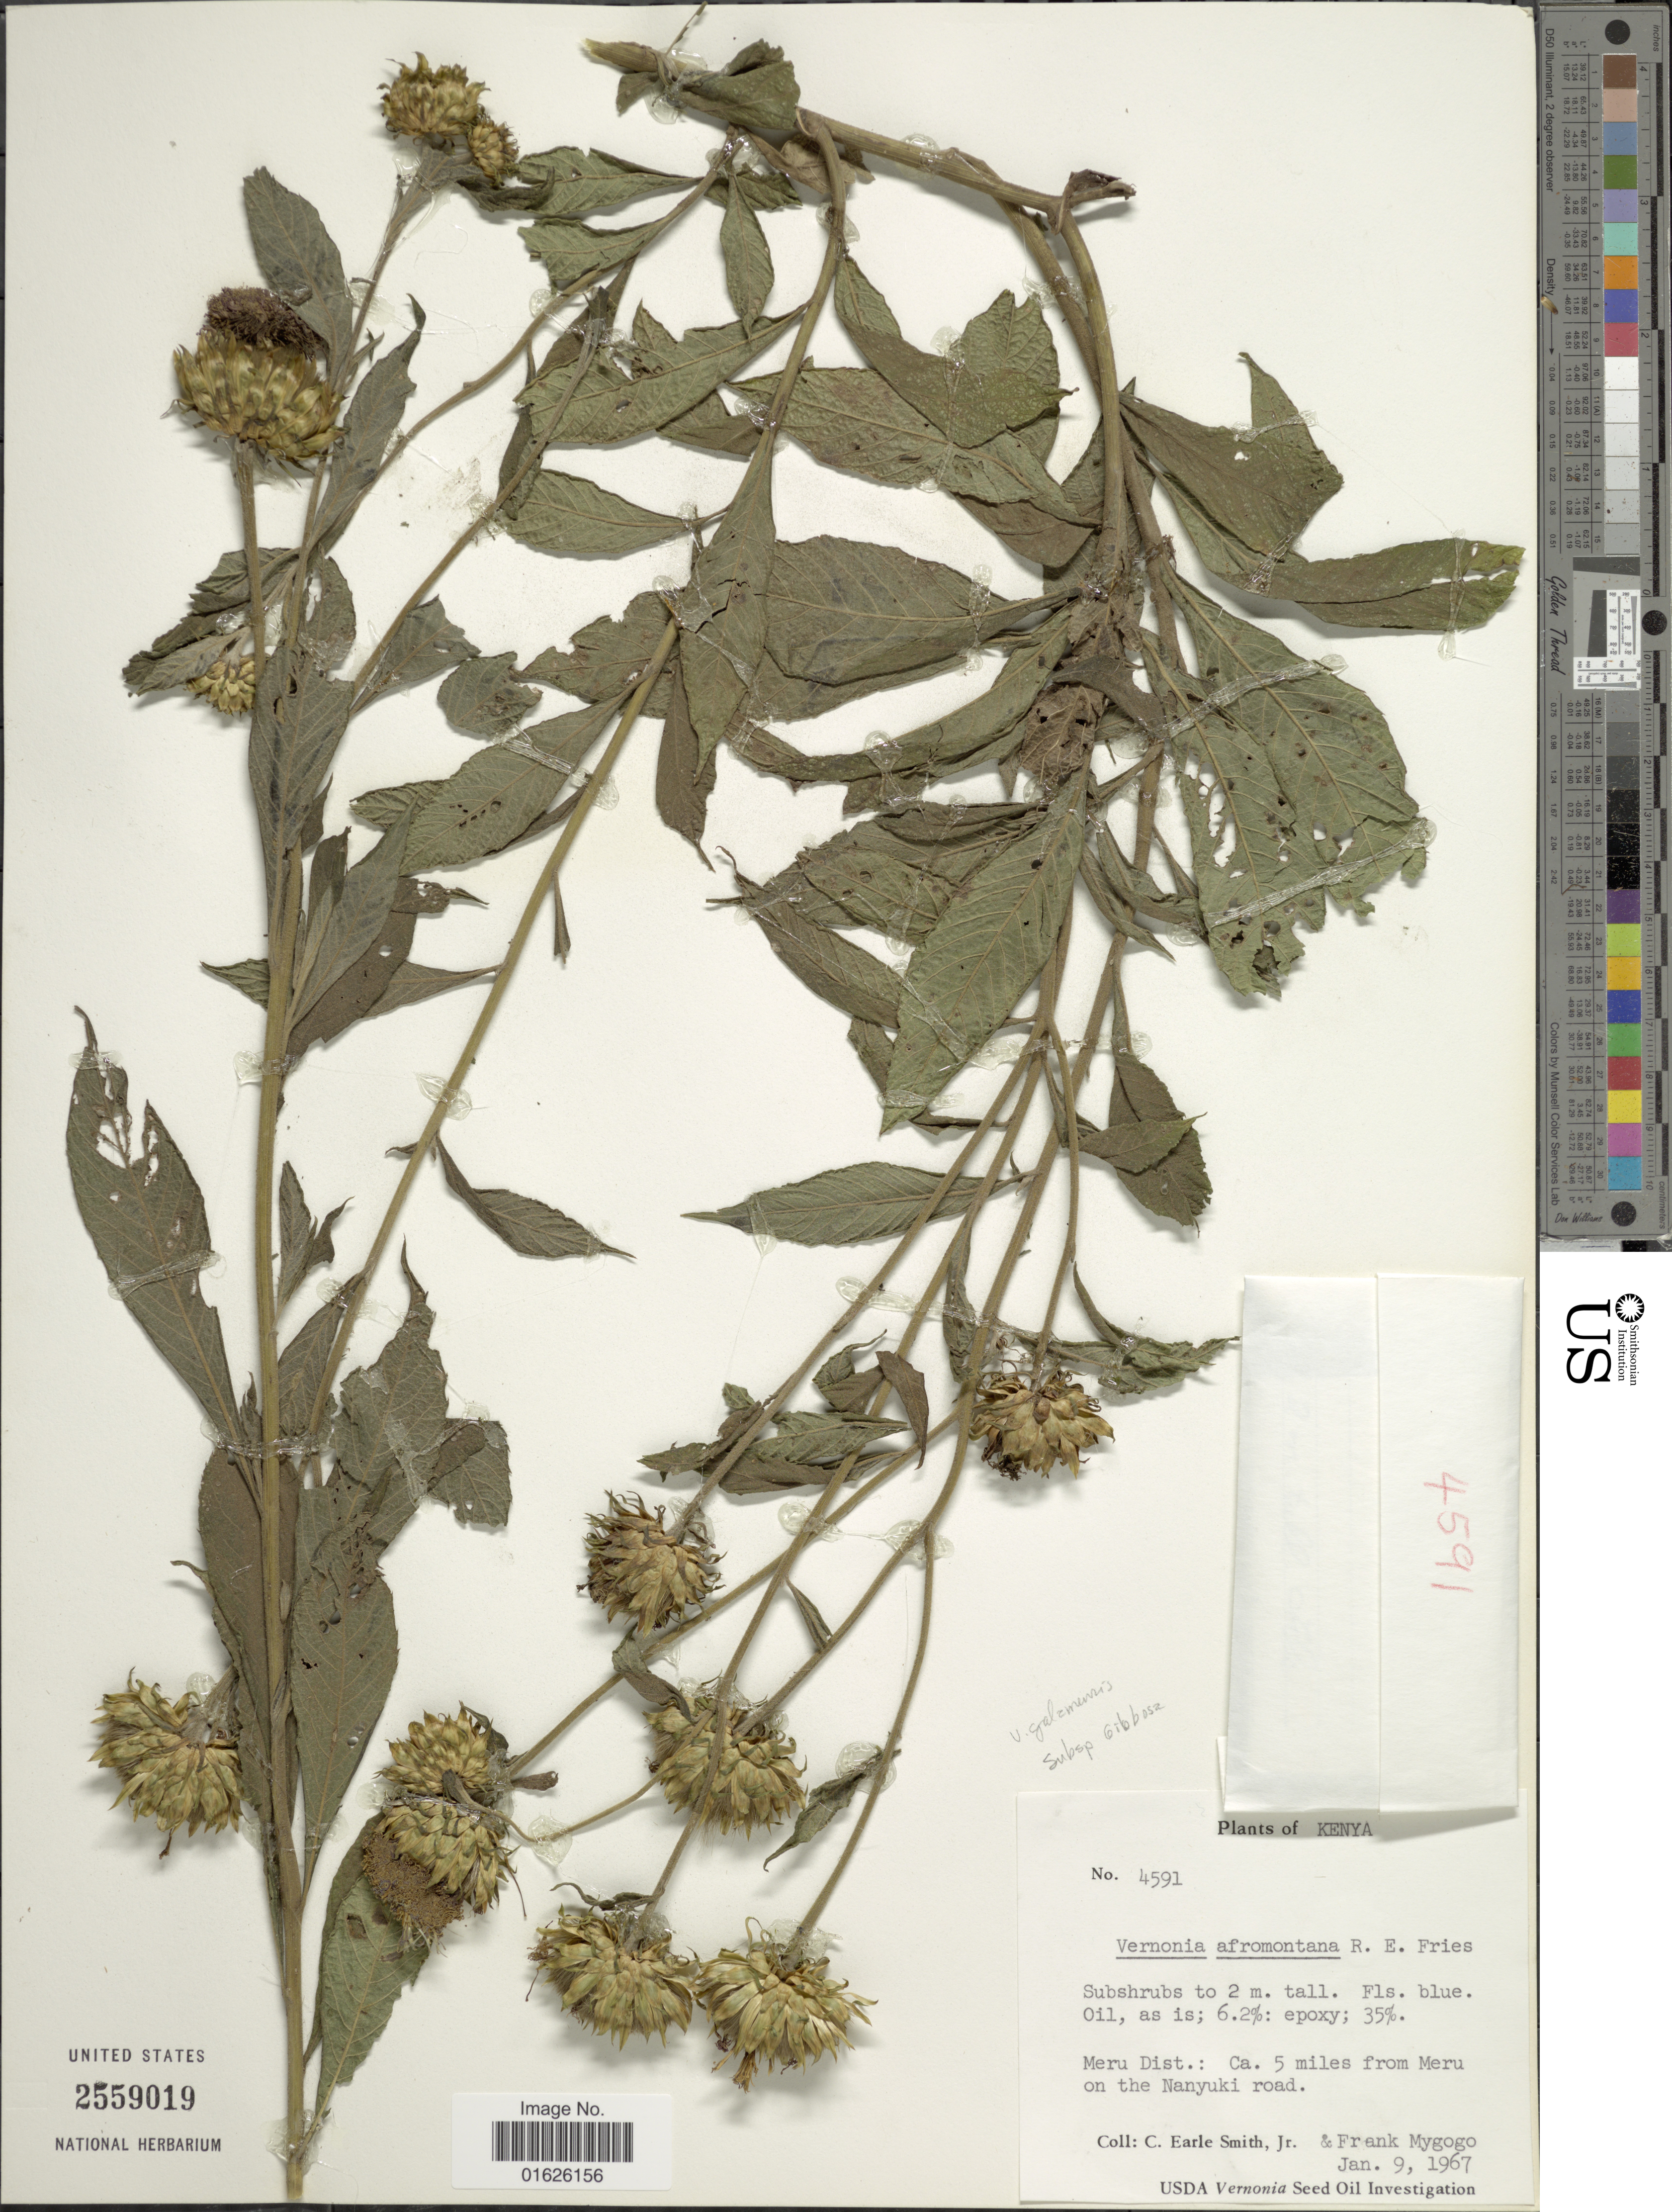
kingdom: Plantae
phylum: Tracheophyta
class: Magnoliopsida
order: Asterales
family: Asteraceae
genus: Centrapalus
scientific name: Centrapalus pauciflorus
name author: (Willd.) H. Rob.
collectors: C. E. Smith Jr. & F. Mygogo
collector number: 4591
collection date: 1967-01-09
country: Kenya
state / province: Meru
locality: Meru Dist. Ca 5 miles from Meru on the Nanyuki road.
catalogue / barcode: US 2559019